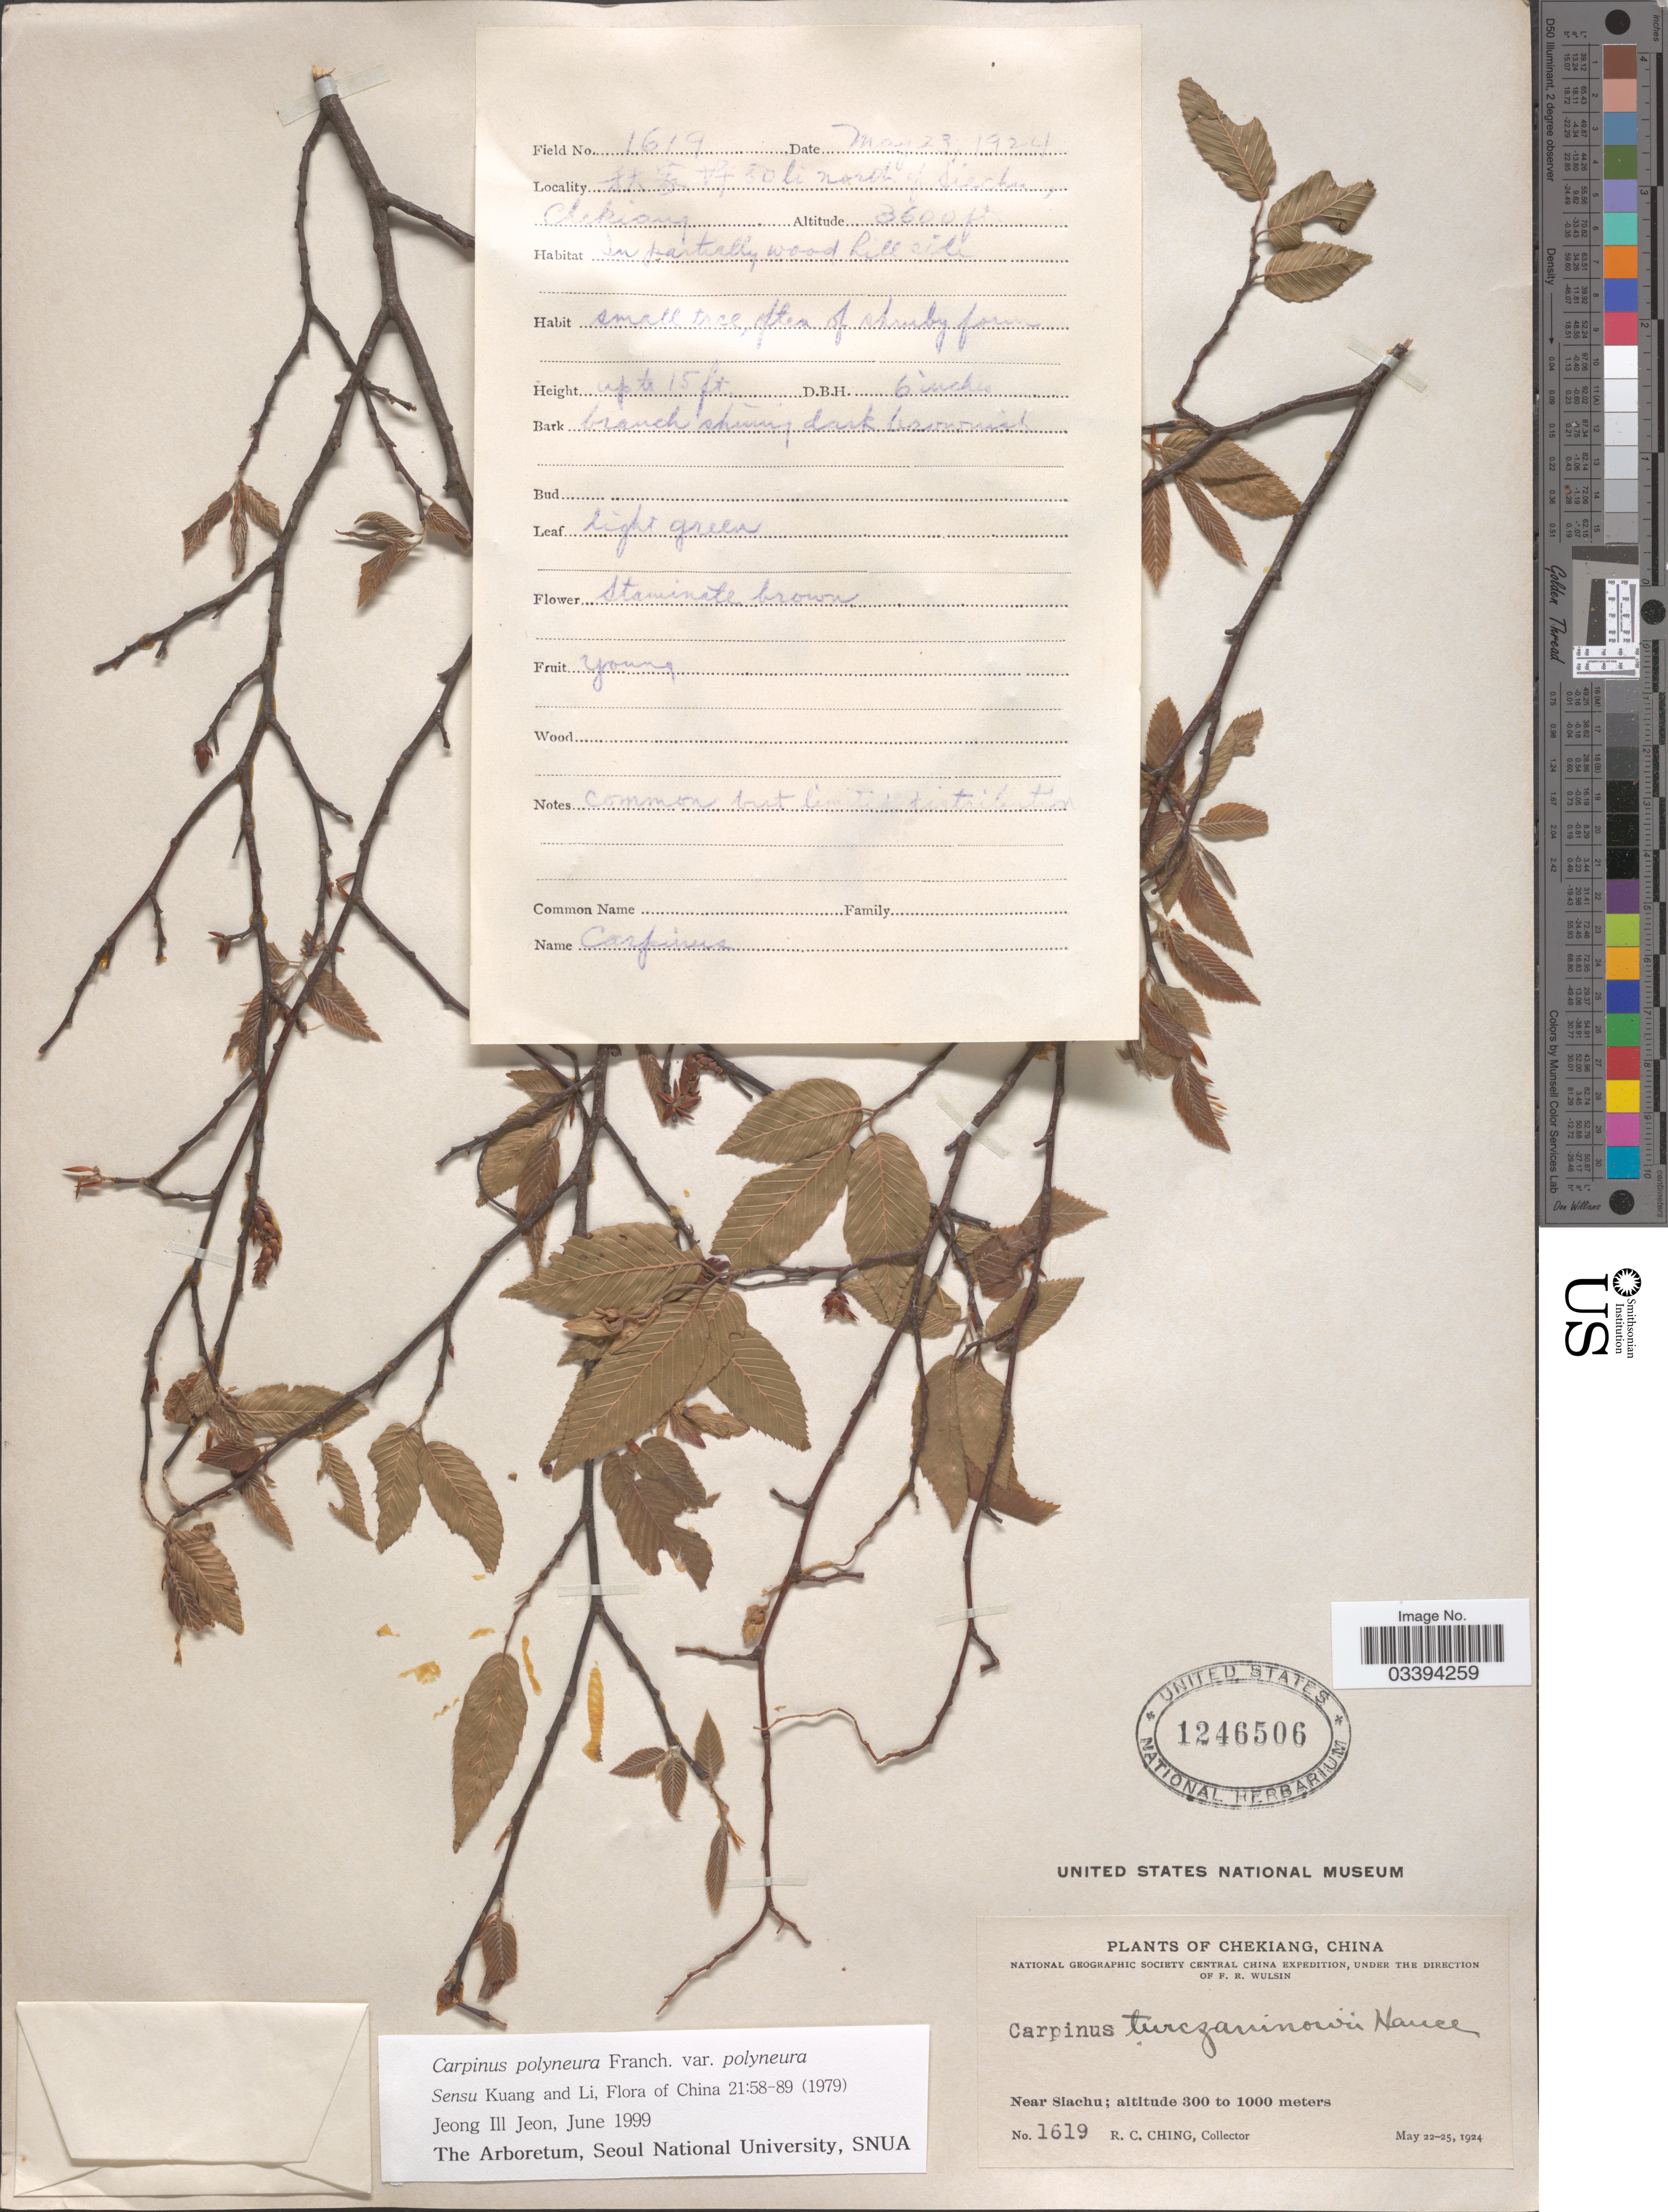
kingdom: Plantae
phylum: Tracheophyta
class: Magnoliopsida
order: Fagales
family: Betulaceae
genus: Carpinus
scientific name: Carpinus polyneura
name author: Franch.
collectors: R. C. Ching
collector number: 1619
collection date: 1924-05-23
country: China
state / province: Zhejiang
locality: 50 li. North of Siachu, Chongqing.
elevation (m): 1097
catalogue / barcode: US 1246506